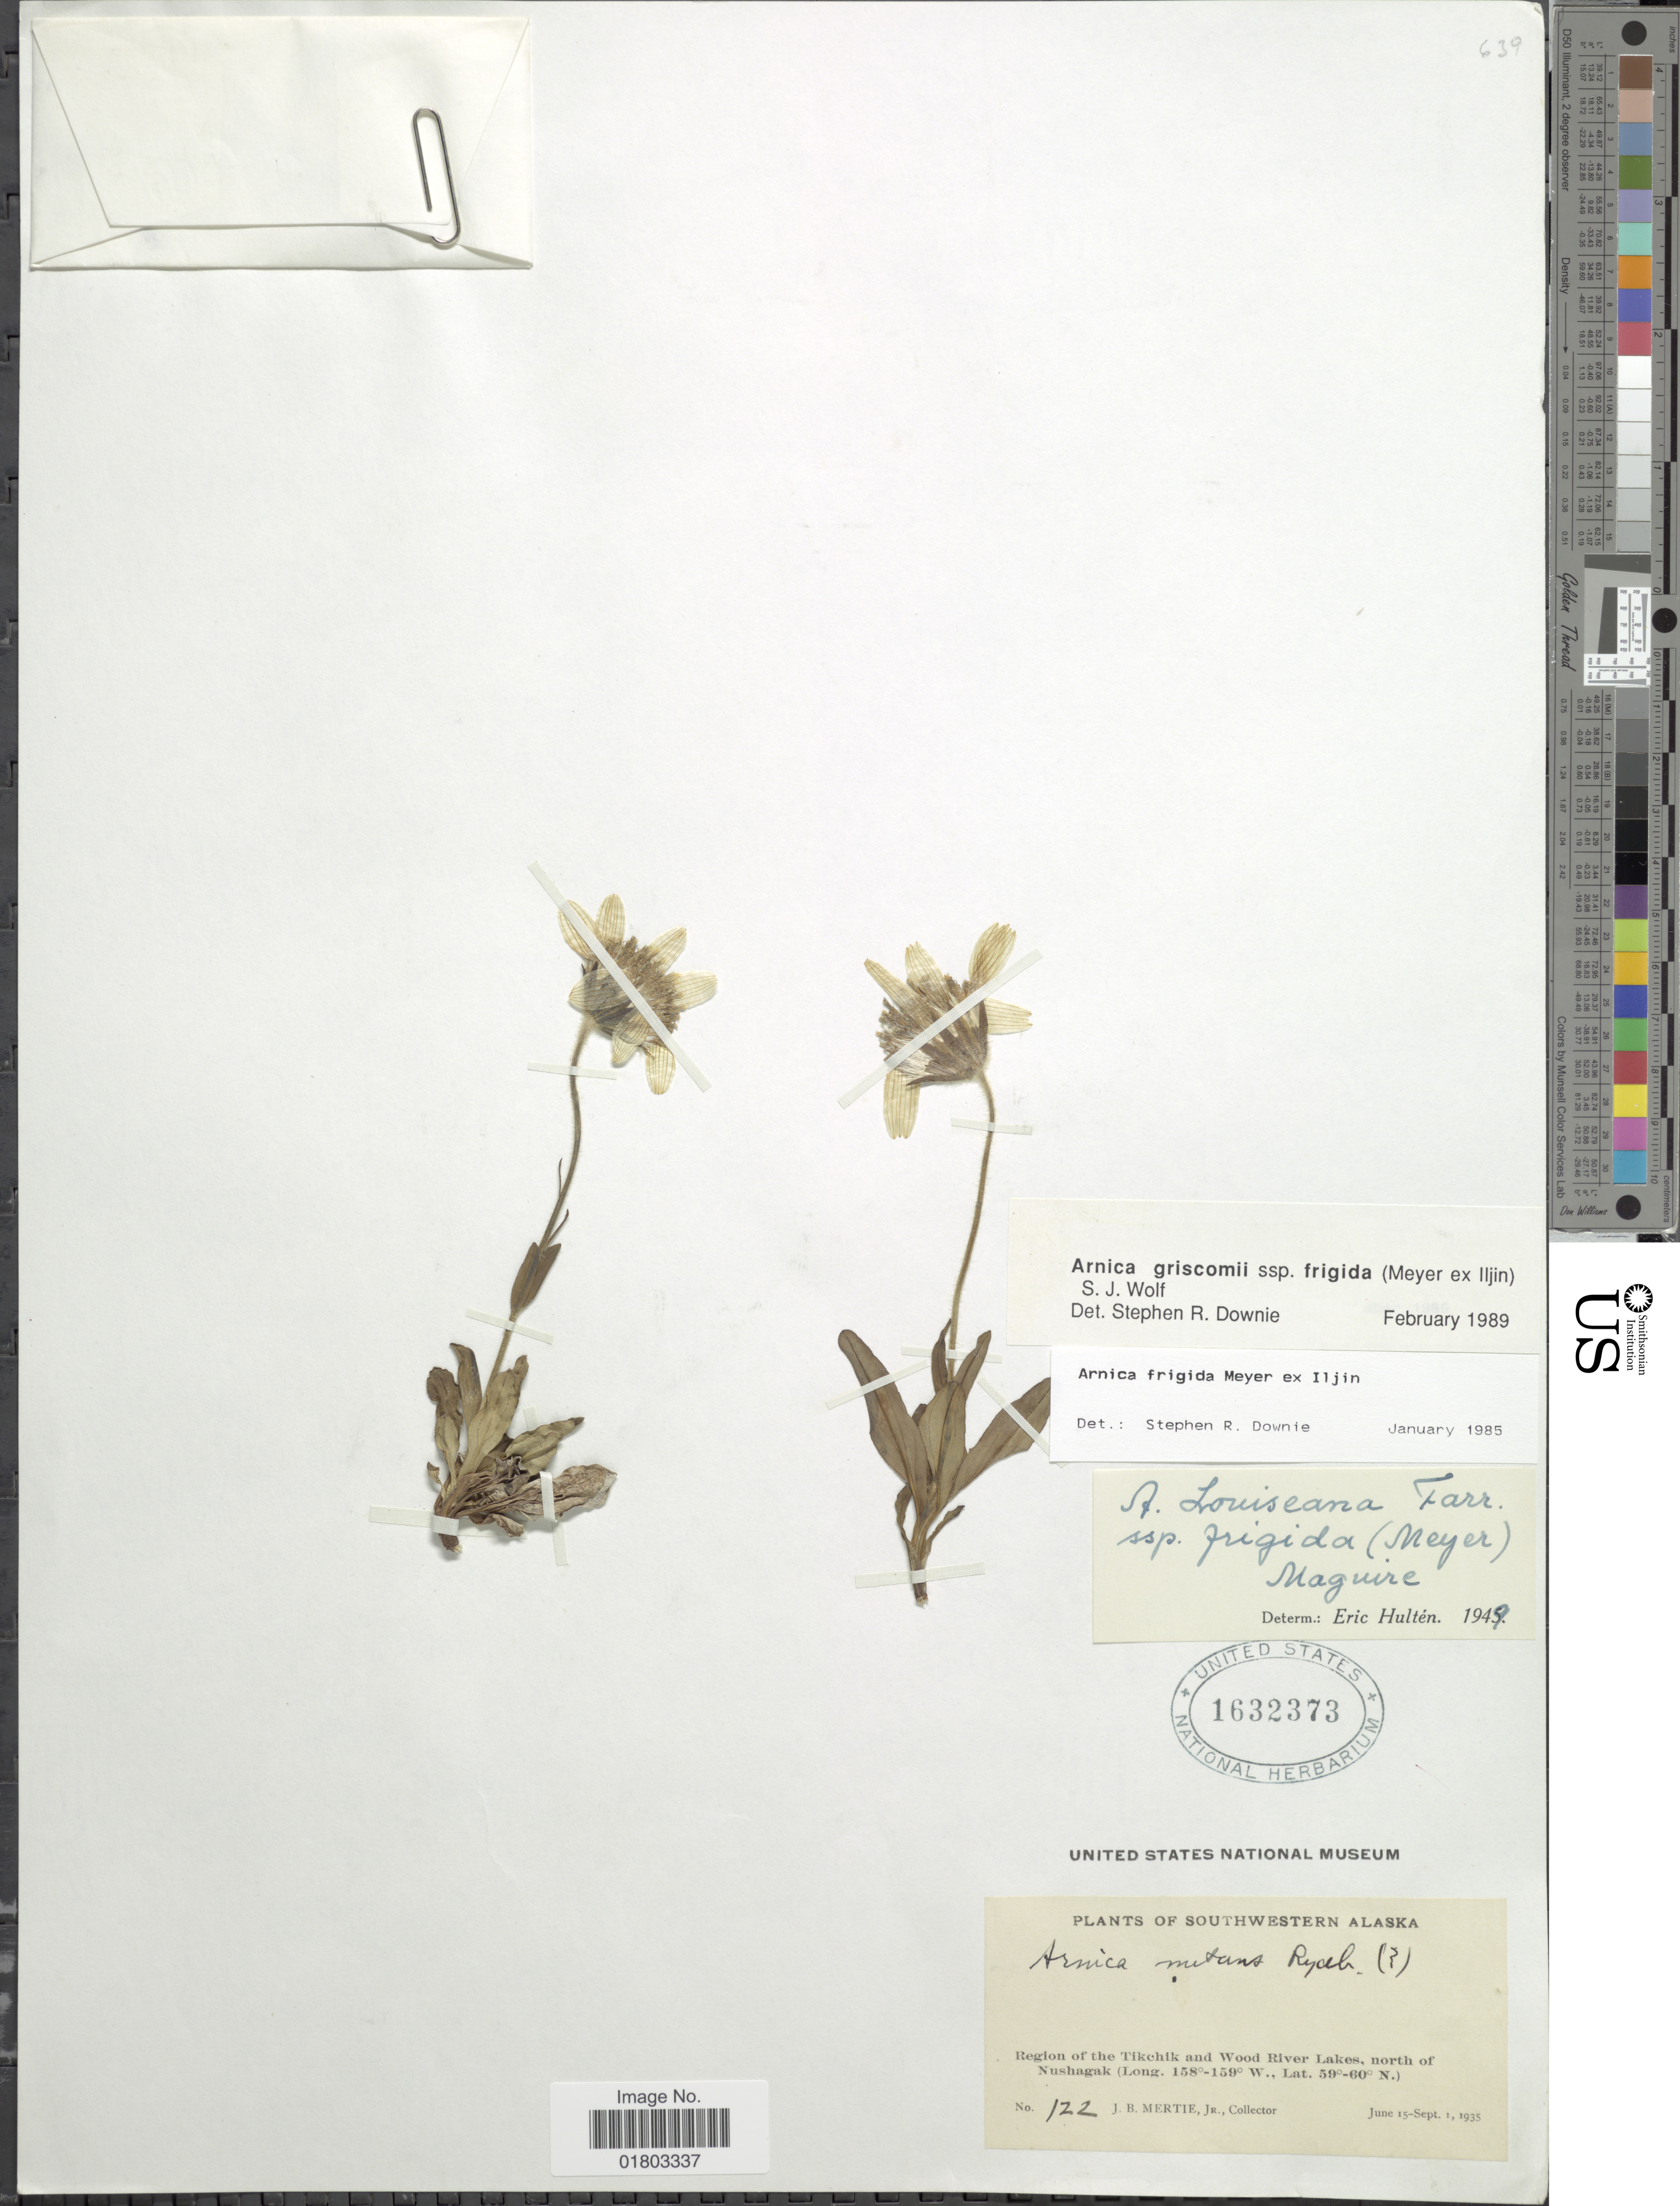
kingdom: Plantae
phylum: Tracheophyta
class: Magnoliopsida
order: Asterales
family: Asteraceae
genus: Arnica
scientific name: Arnica griscomii subsp. frigida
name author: (C.A. Mey. ex Iljin) S.J. Wolf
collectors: J. Mertie Jr.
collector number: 122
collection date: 1935-06-15/1935-09-01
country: United States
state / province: Alaska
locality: Southwestern Alaska, region of the Tikchik and Wood River Lakes, north of Nushagak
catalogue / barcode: US 1632373